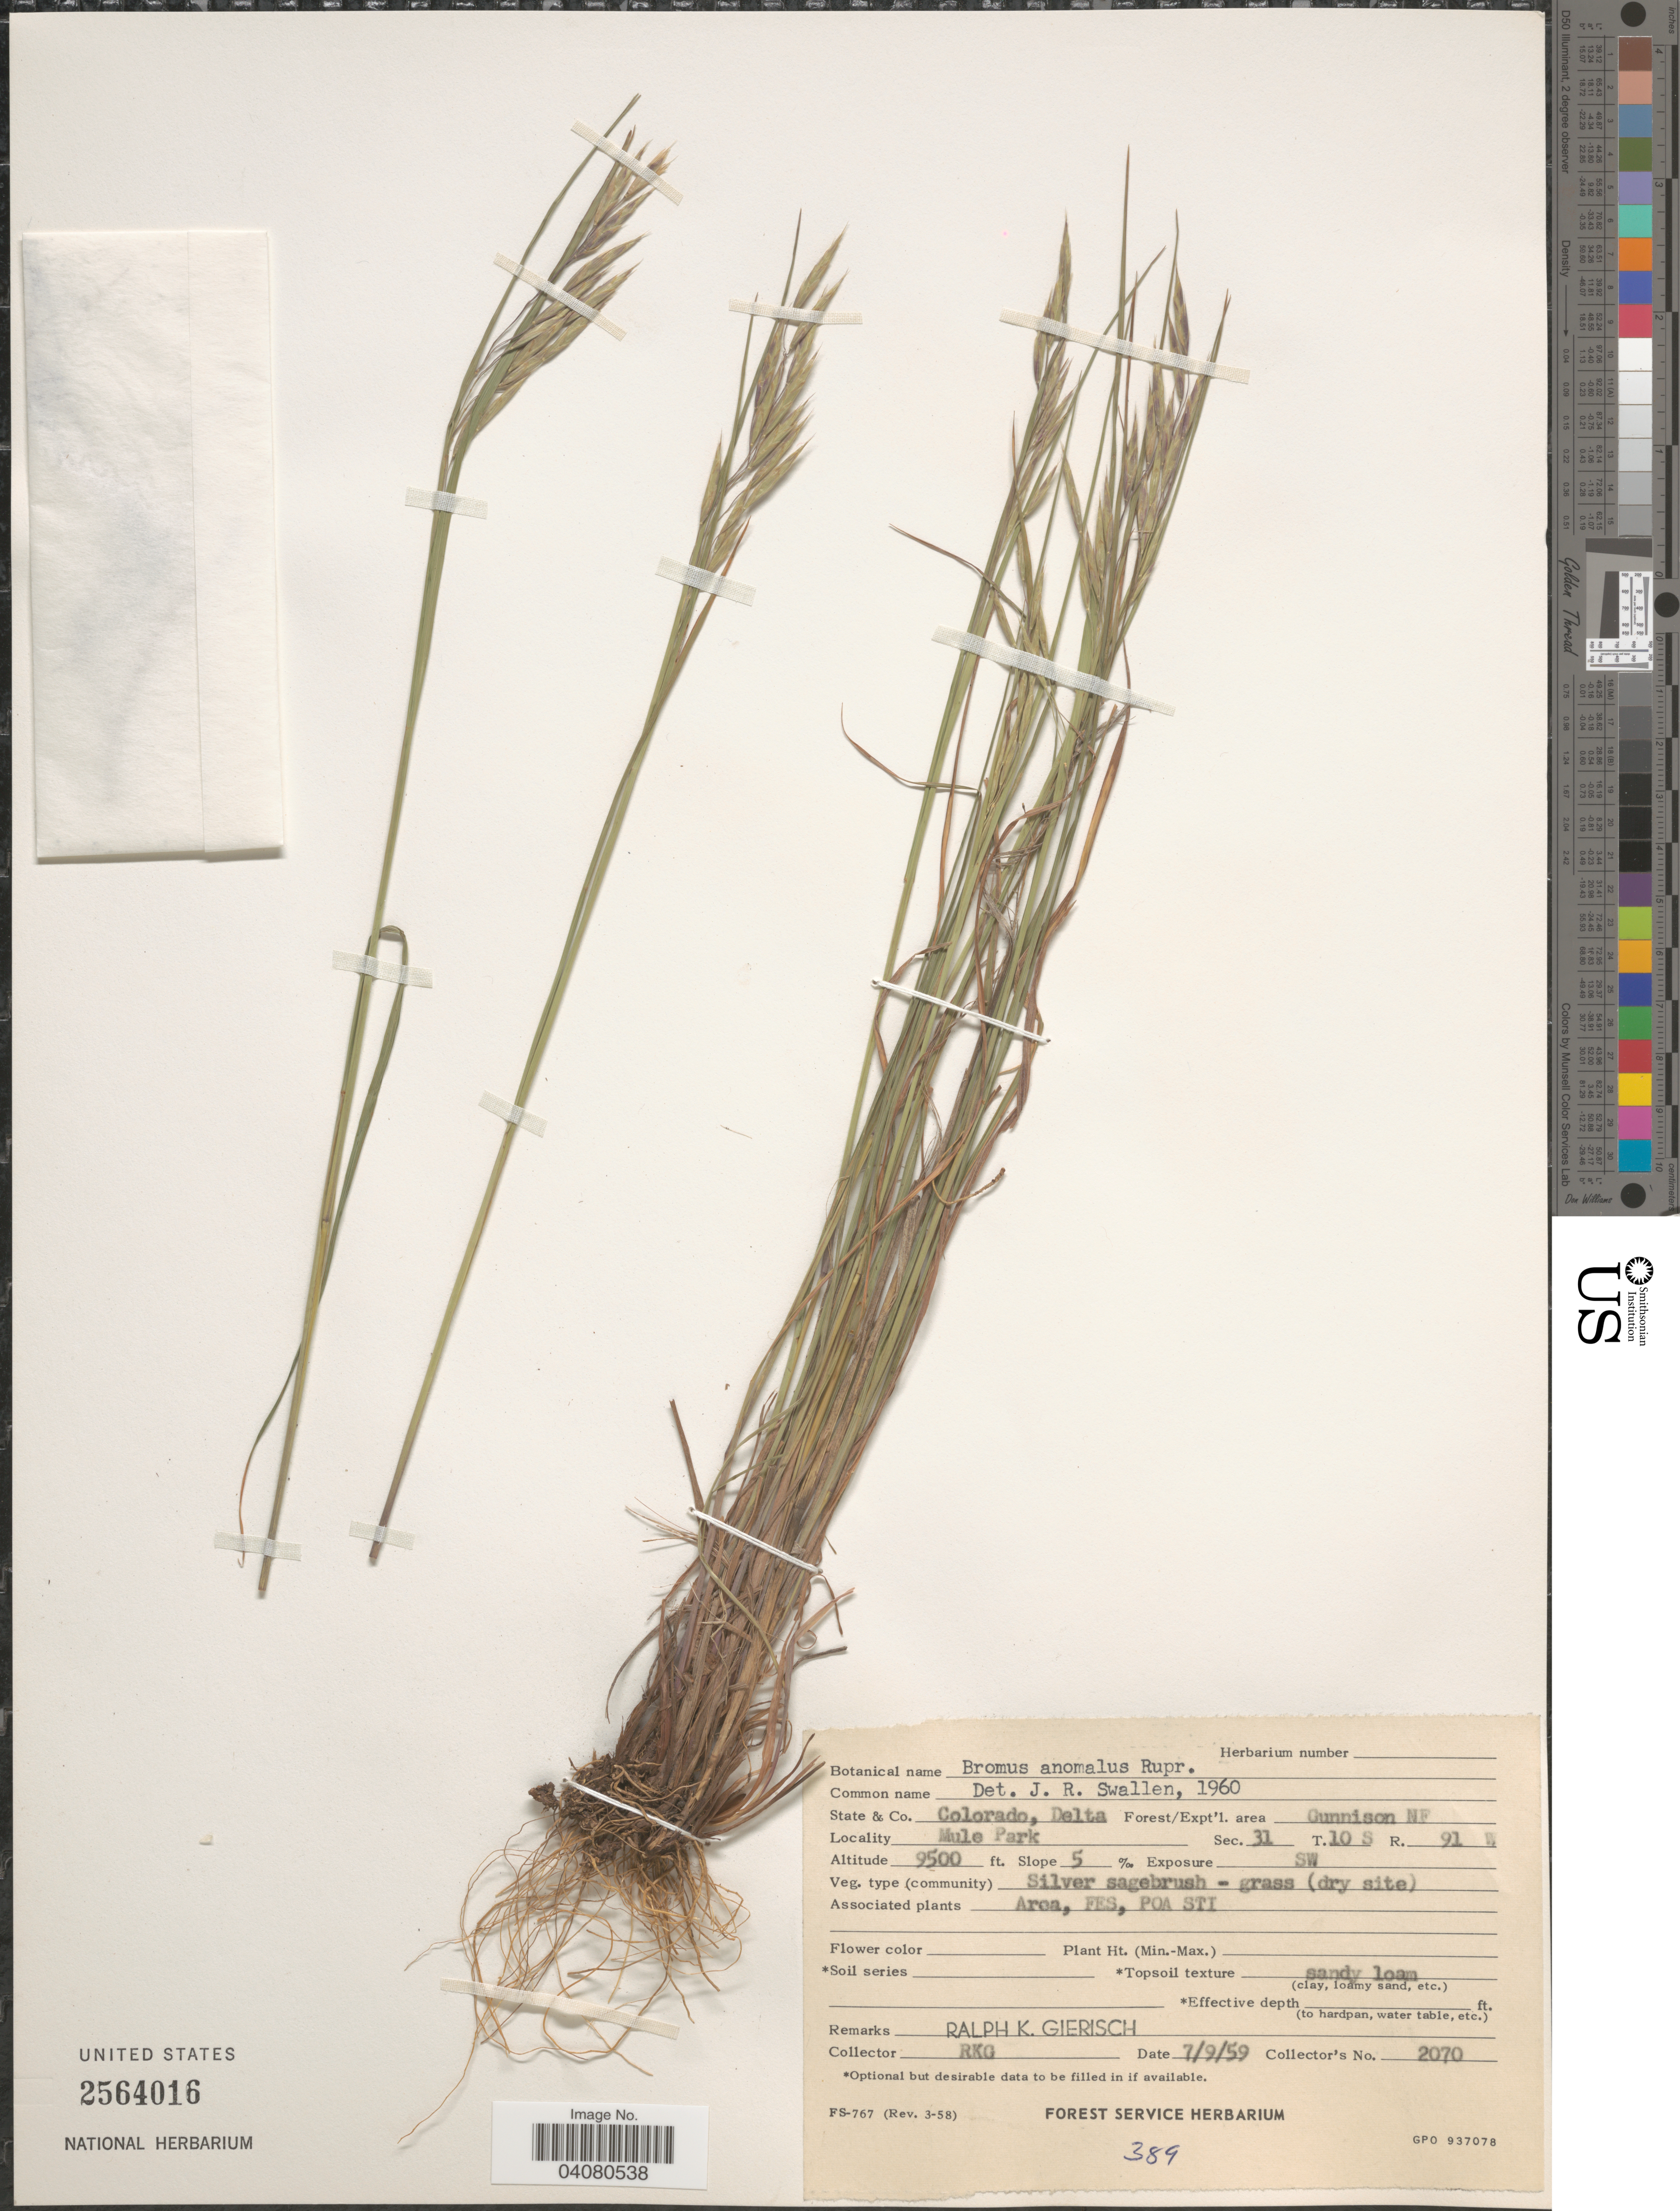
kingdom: Plantae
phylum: Tracheophyta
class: Liliopsida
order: Poales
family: Poaceae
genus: Bromus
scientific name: Bromus anomalus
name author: Rupr. ex E. Fourn.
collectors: R. Gierisch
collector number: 2070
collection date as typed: Transcribed d/m/y: 9/7/59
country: United States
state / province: Colorado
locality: Co. Delta. Forest/Expt'l. area Gunnison NF. Mule Park. Sec. 31 T.10 S R. 91 W.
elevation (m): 2896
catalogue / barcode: US 2564016